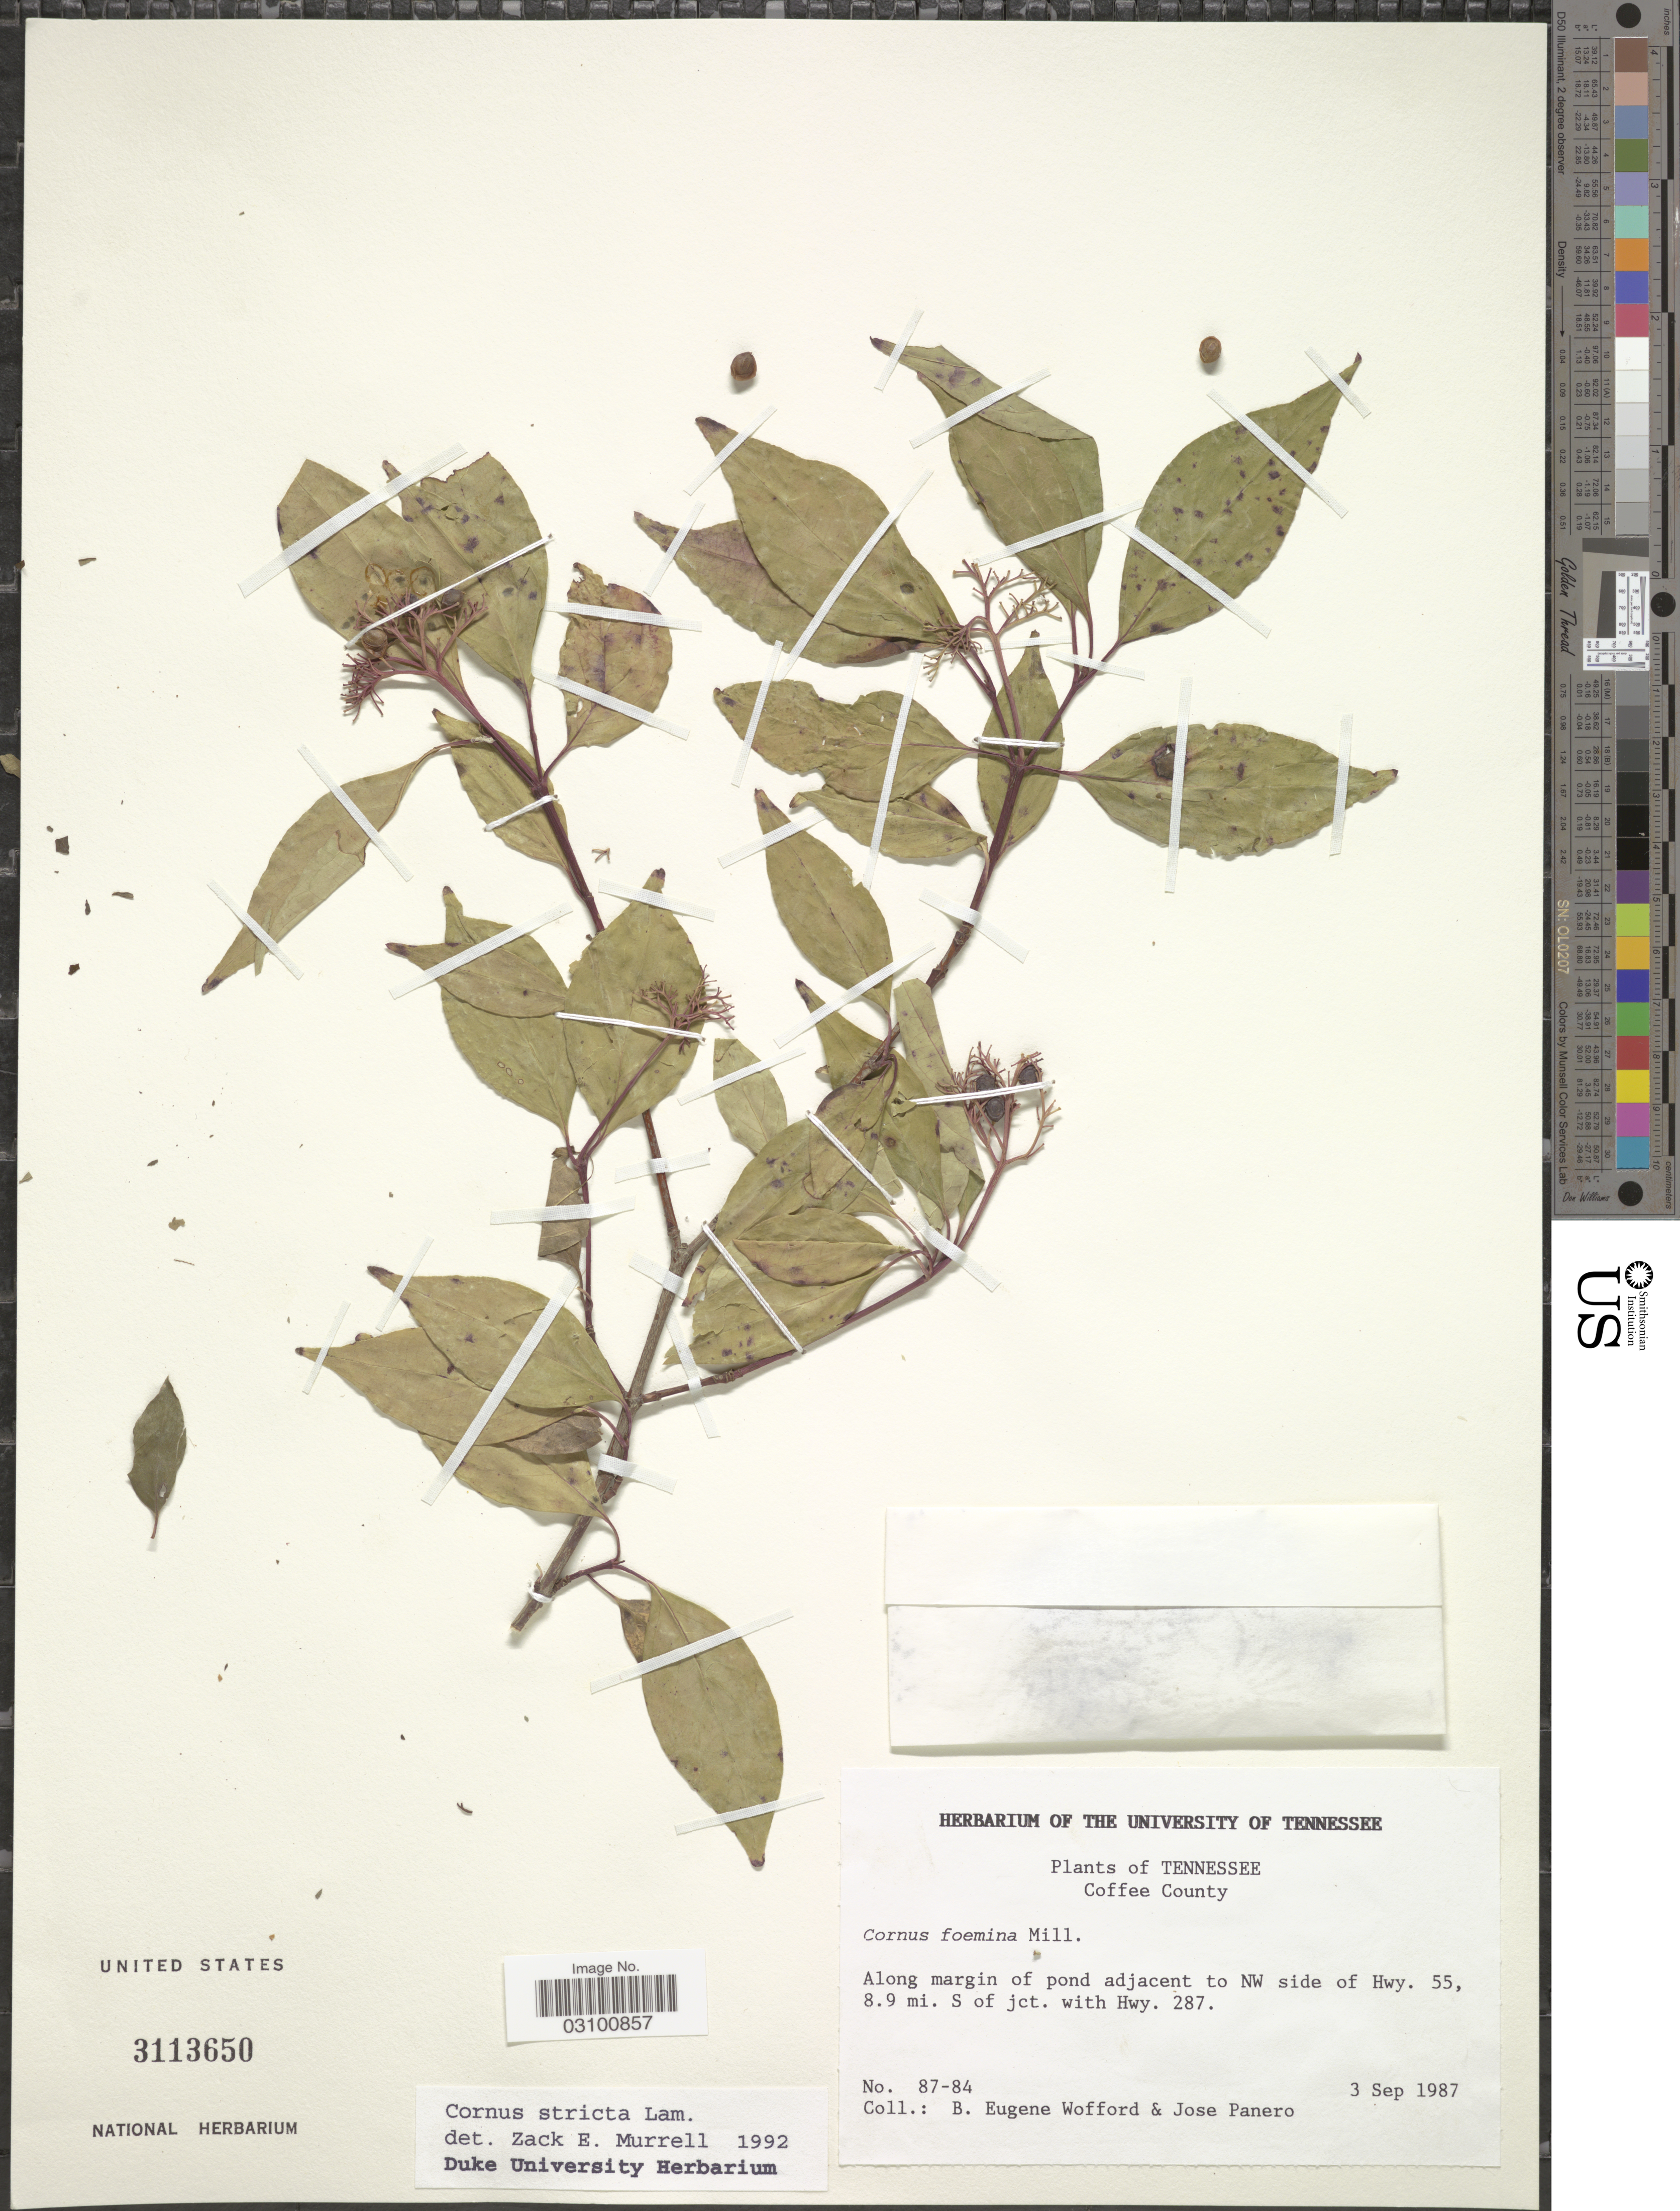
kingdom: Plantae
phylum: Tracheophyta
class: Magnoliopsida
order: Cornales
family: Cornaceae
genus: Cornus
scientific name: Cornus stricta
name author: Lam.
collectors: B. Wofford & J. L. Panero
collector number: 87-84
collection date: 1987-09-03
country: United States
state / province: Tennessee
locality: Coffee County. Along margin of pond adjacent to NW side of Hwy. 55, 8.9 mi. S of jct. with Hwy. 287.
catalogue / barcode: US 3113650